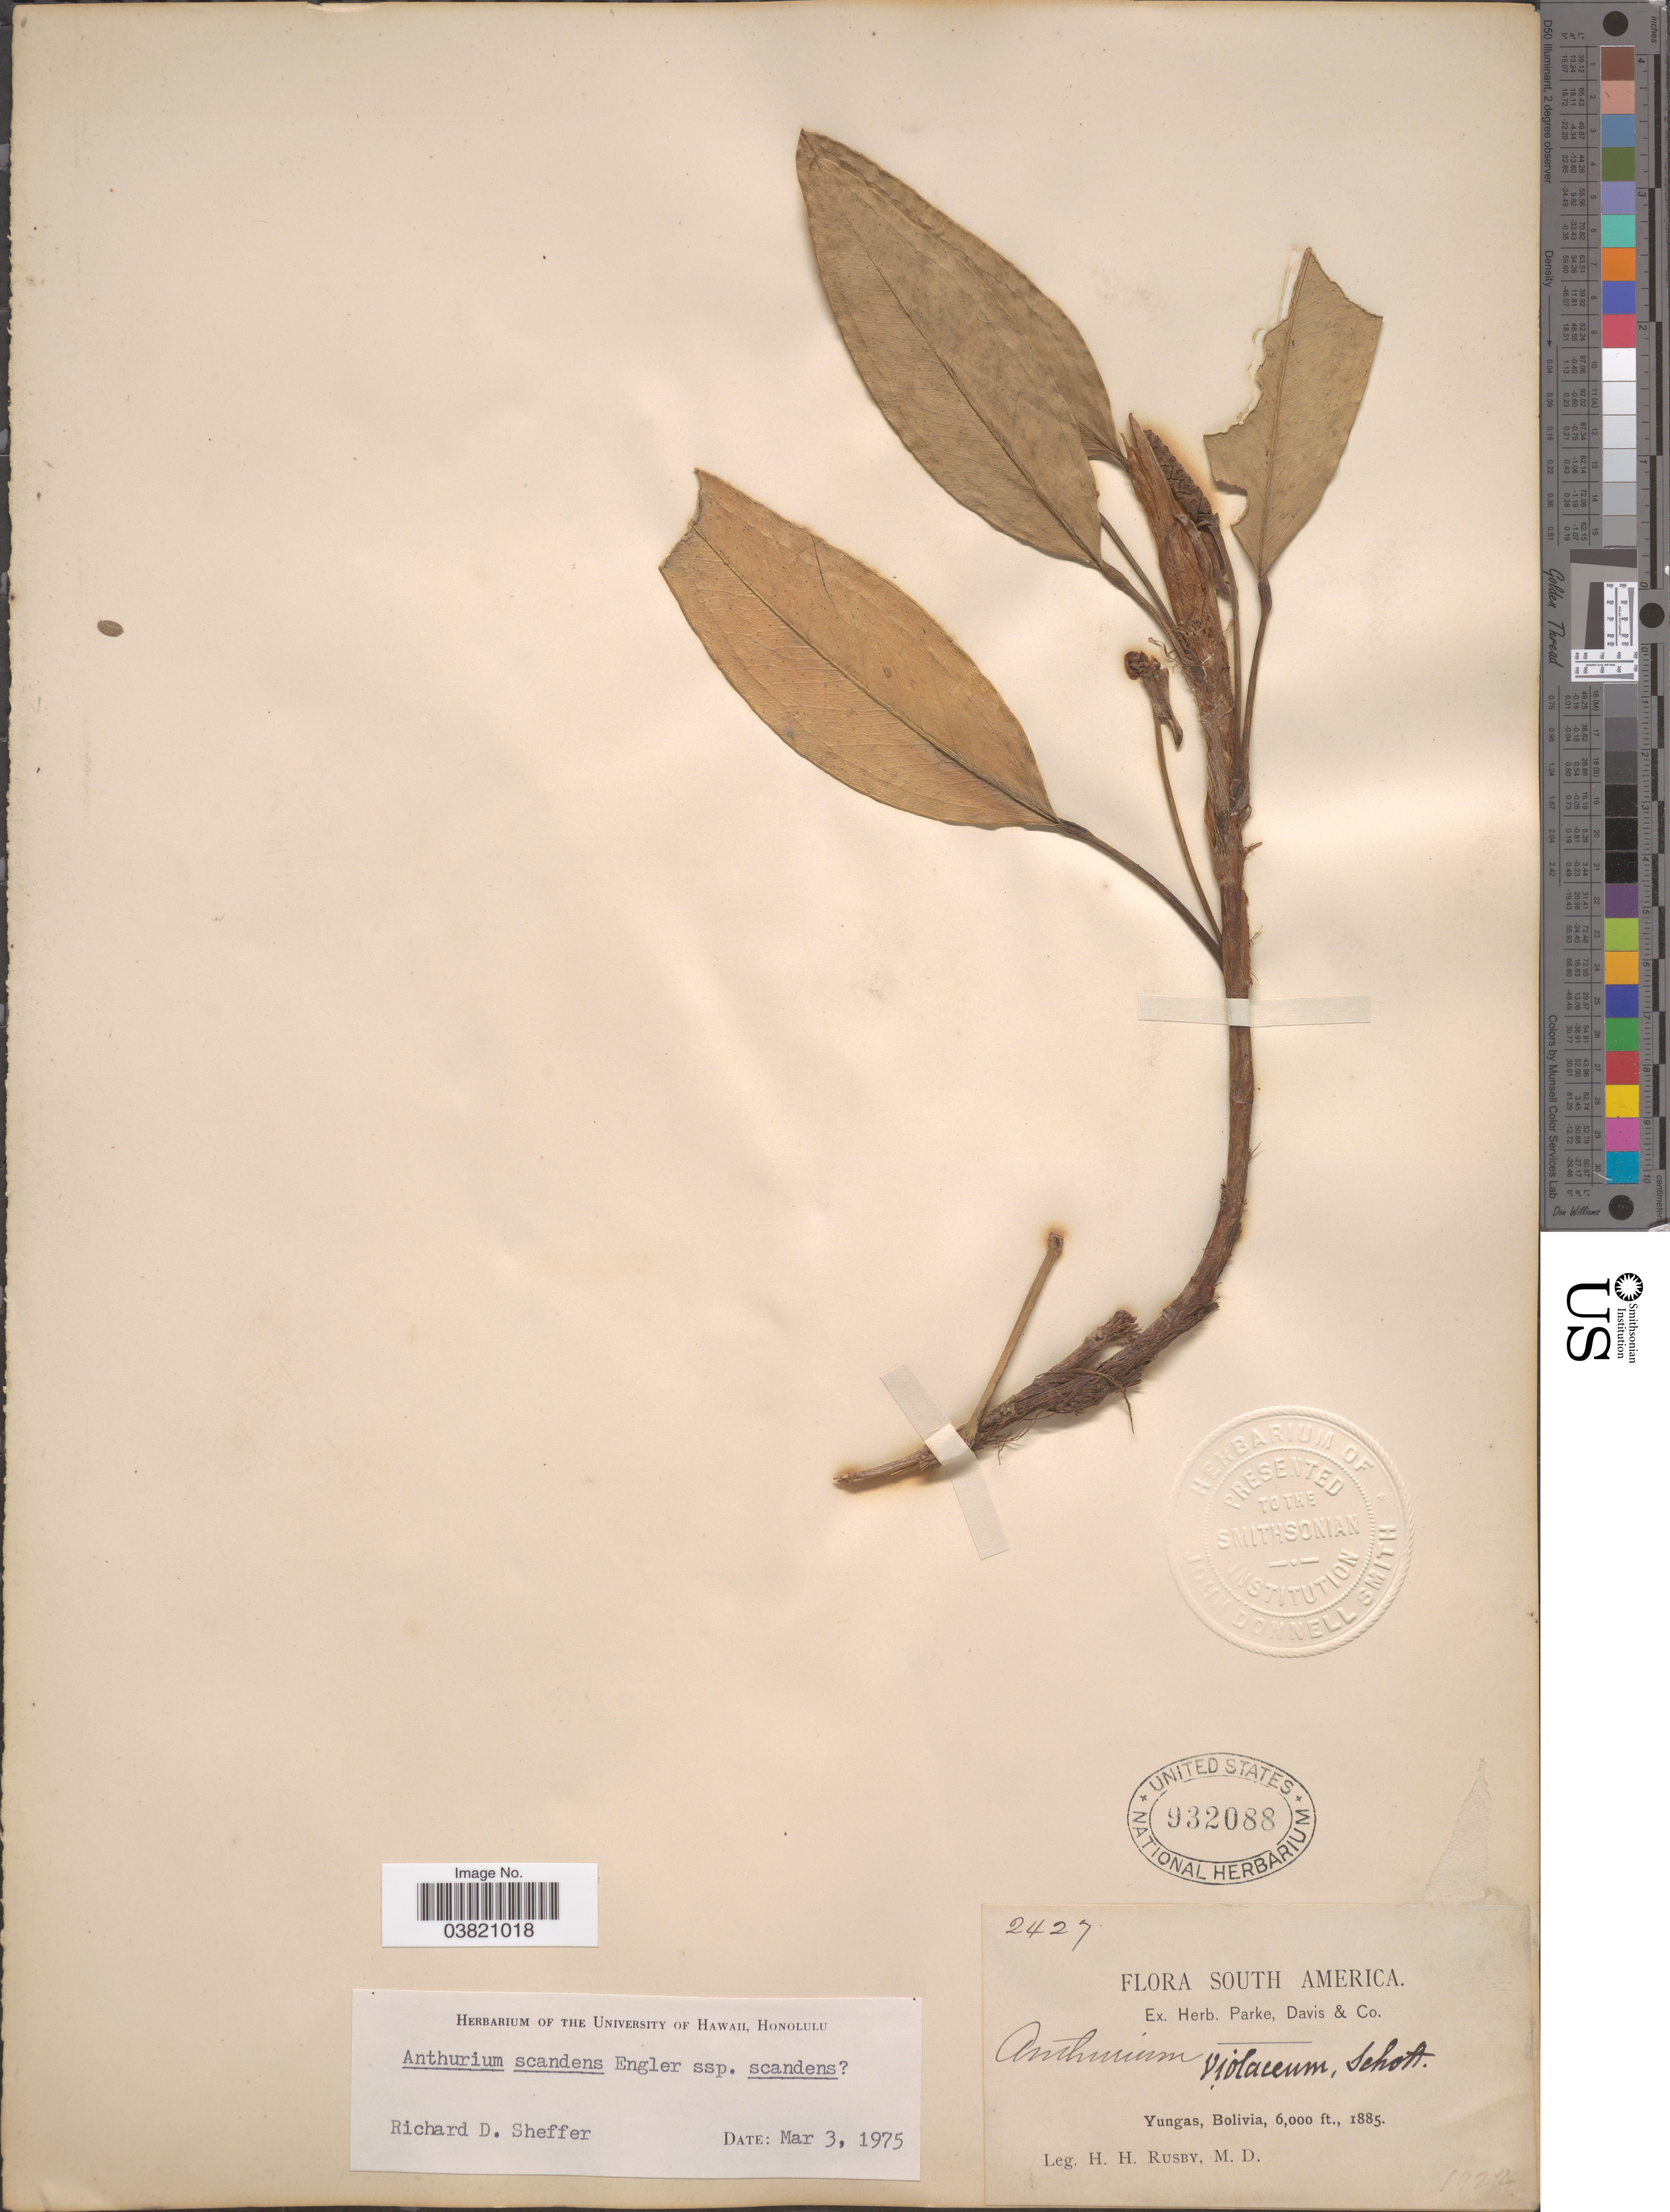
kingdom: Plantae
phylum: Tracheophyta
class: Liliopsida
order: Alismatales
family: Araceae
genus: Anthurium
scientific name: Anthurium scandens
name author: (Aubl.) Engl.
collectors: H. H. Rusby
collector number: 2427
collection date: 1885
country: Bolivia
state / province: La Paz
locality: Yungas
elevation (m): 1829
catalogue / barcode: US 932088